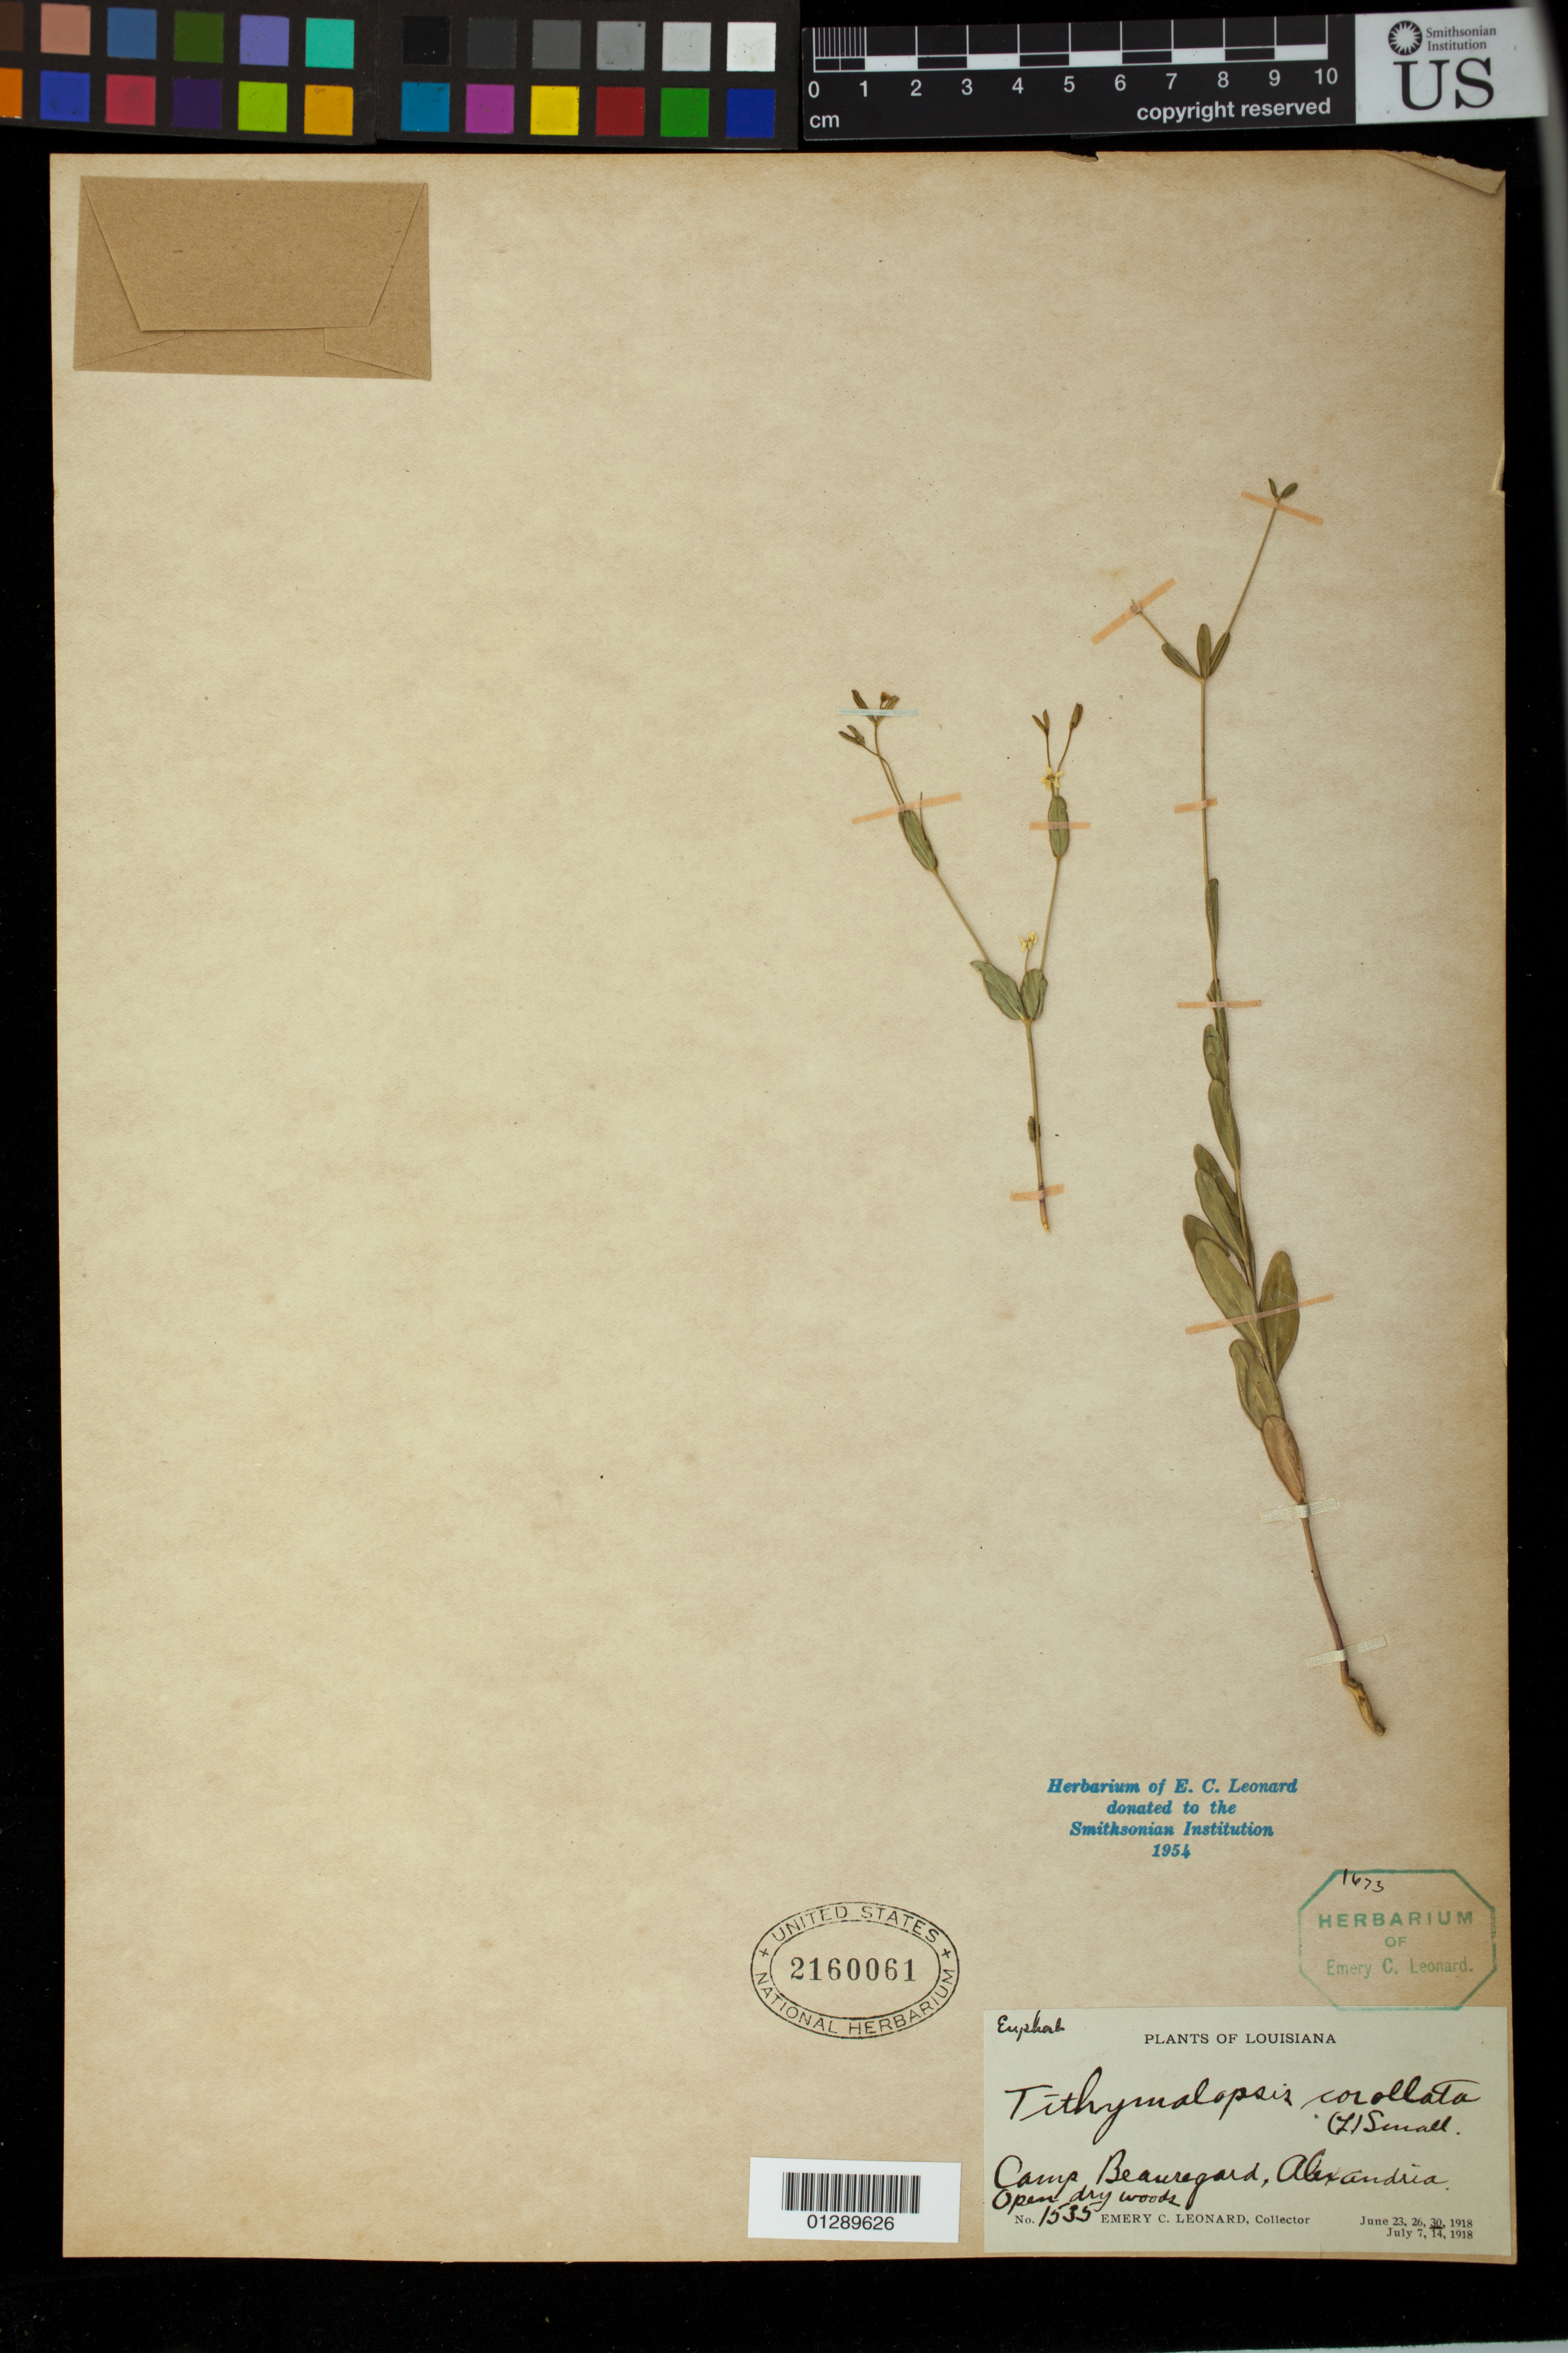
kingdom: Plantae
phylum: Tracheophyta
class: Magnoliopsida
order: Malpighiales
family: Euphorbiaceae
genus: Euphorbia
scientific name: Euphorbia corollata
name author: L.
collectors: E. C. Leonard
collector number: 1535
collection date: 1918-06-30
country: United States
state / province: Louisiana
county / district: Rapides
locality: Camp Beauregard, Alexandria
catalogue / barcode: US 2160061